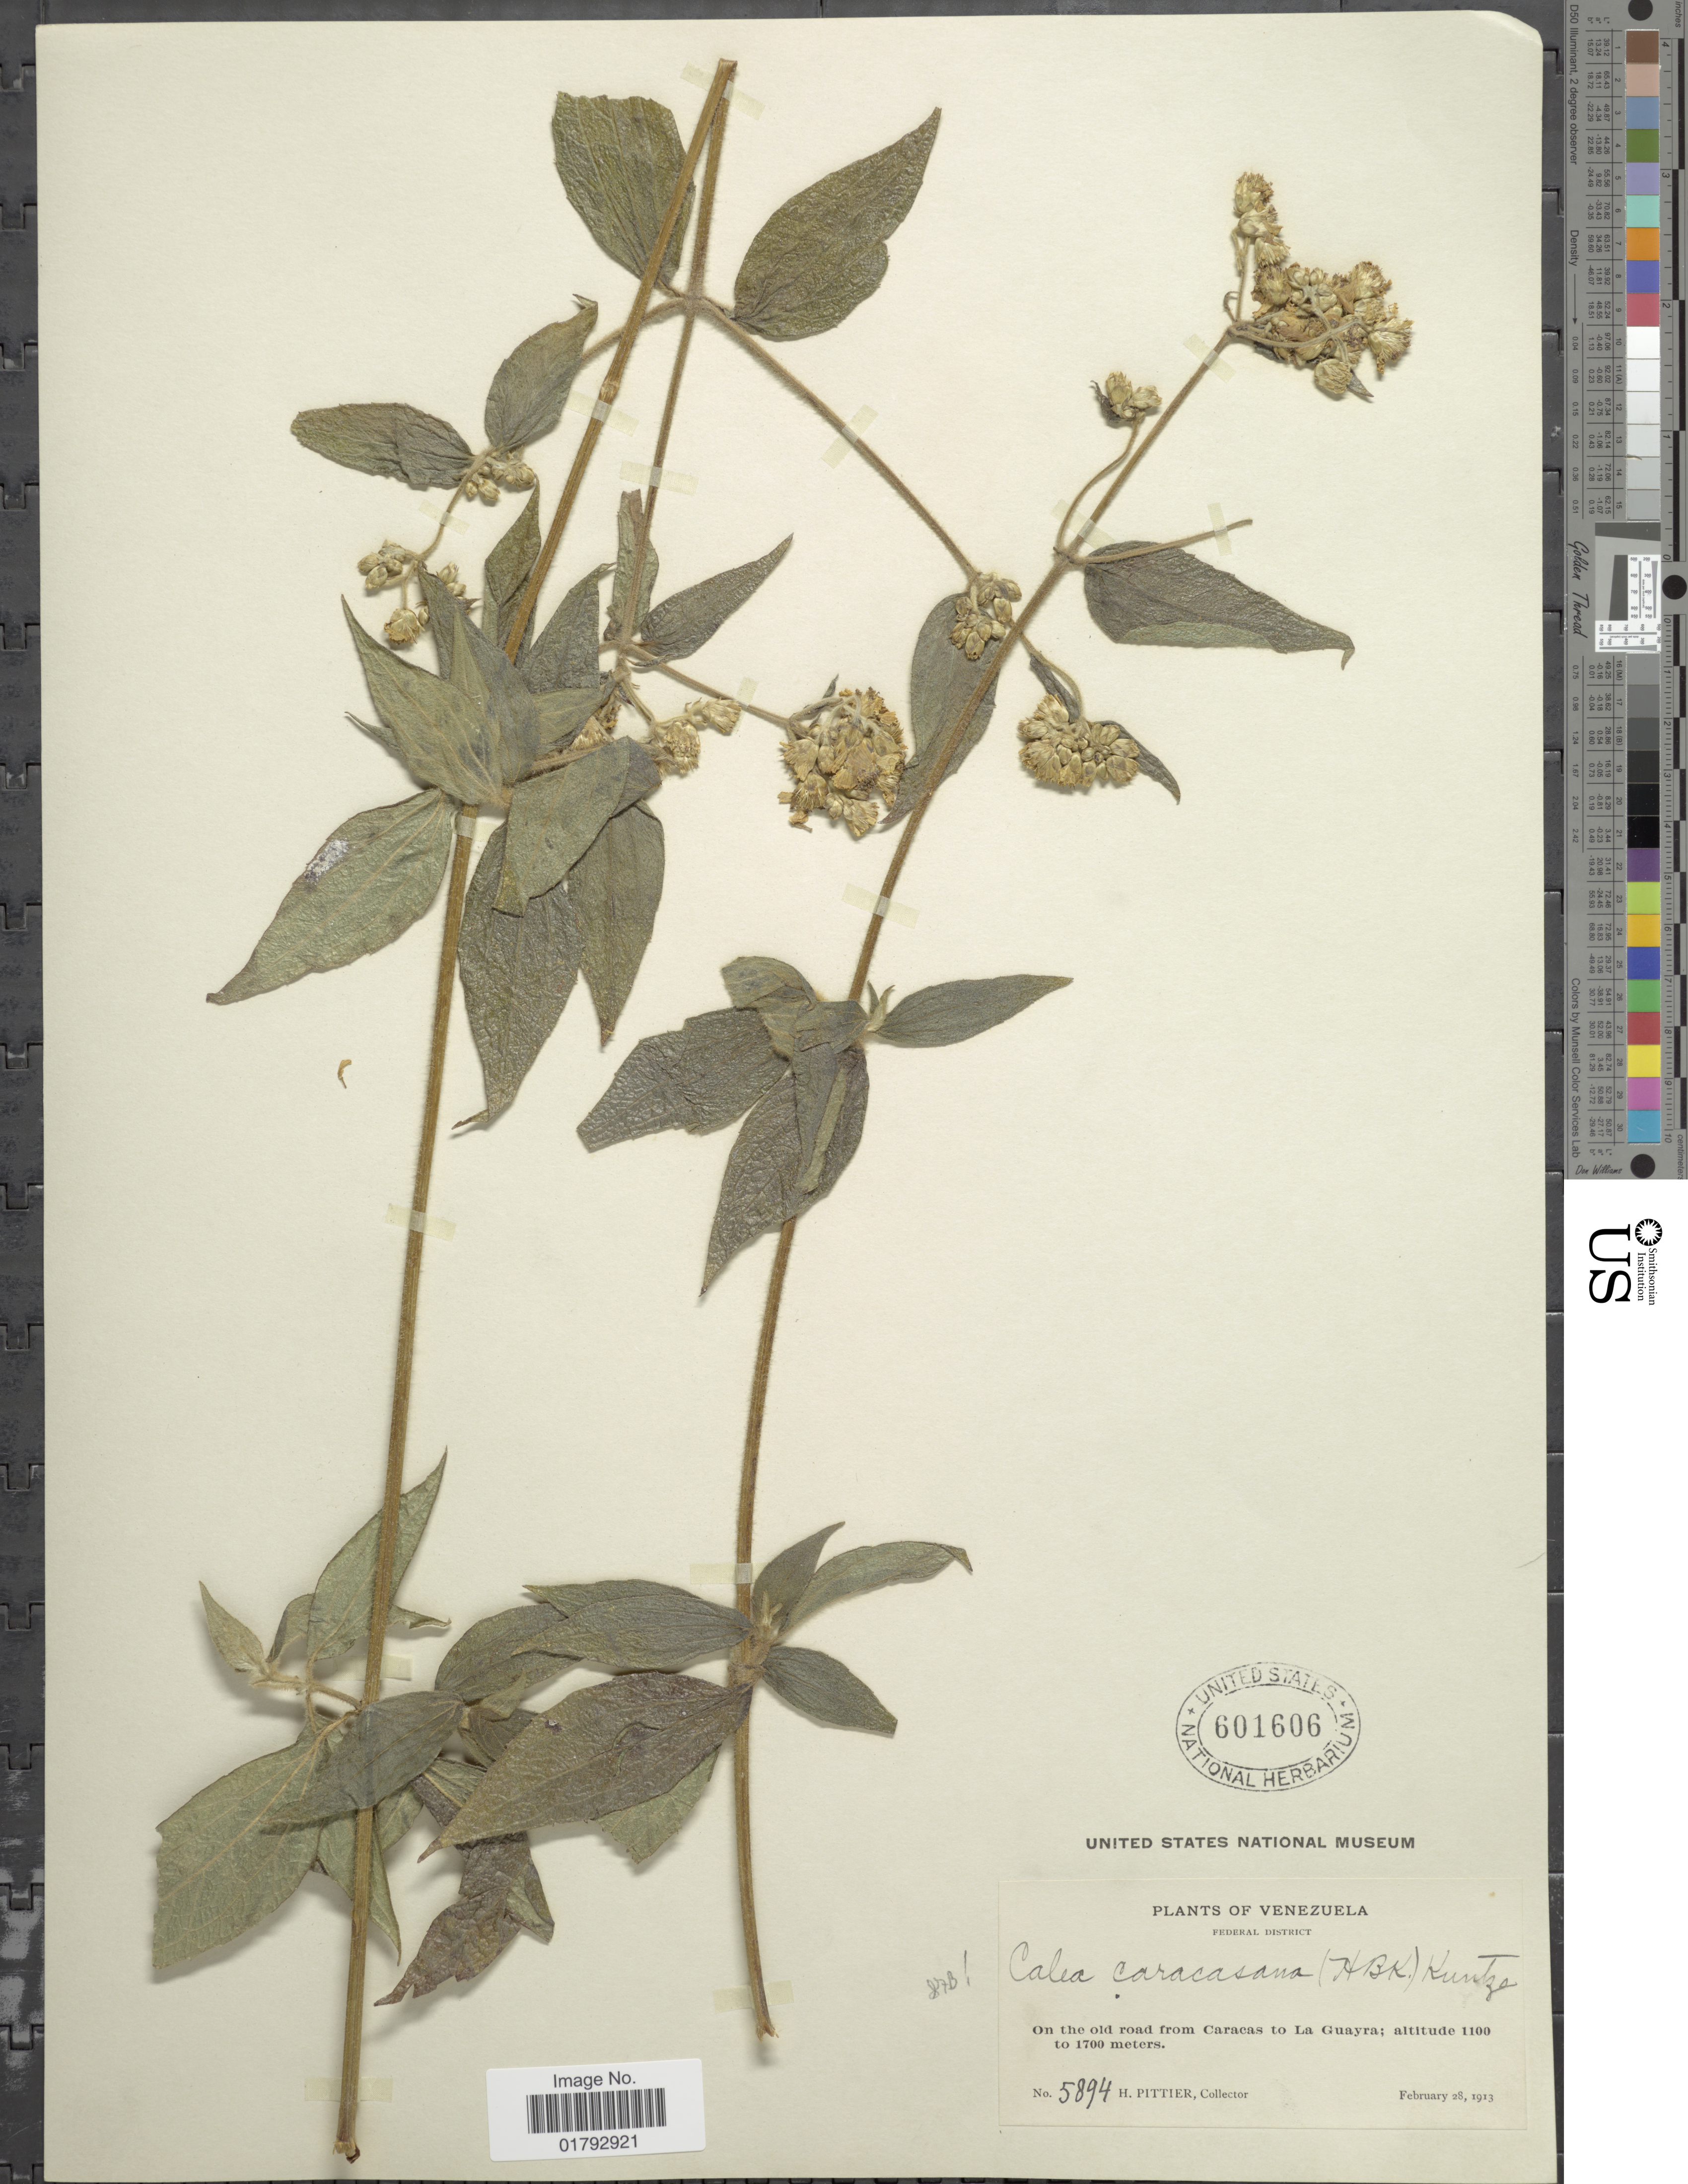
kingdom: Plantae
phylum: Tracheophyta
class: Magnoliopsida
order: Asterales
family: Asteraceae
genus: Alloispermum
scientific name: Alloispermum caracasanum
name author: (Kunth) H. Rob.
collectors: H. F. Pittier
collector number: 5894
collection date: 1913-02-28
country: Venezuela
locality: Federal District, On the olf road from Caracas to La Guayra.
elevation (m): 1100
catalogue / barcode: US 601606